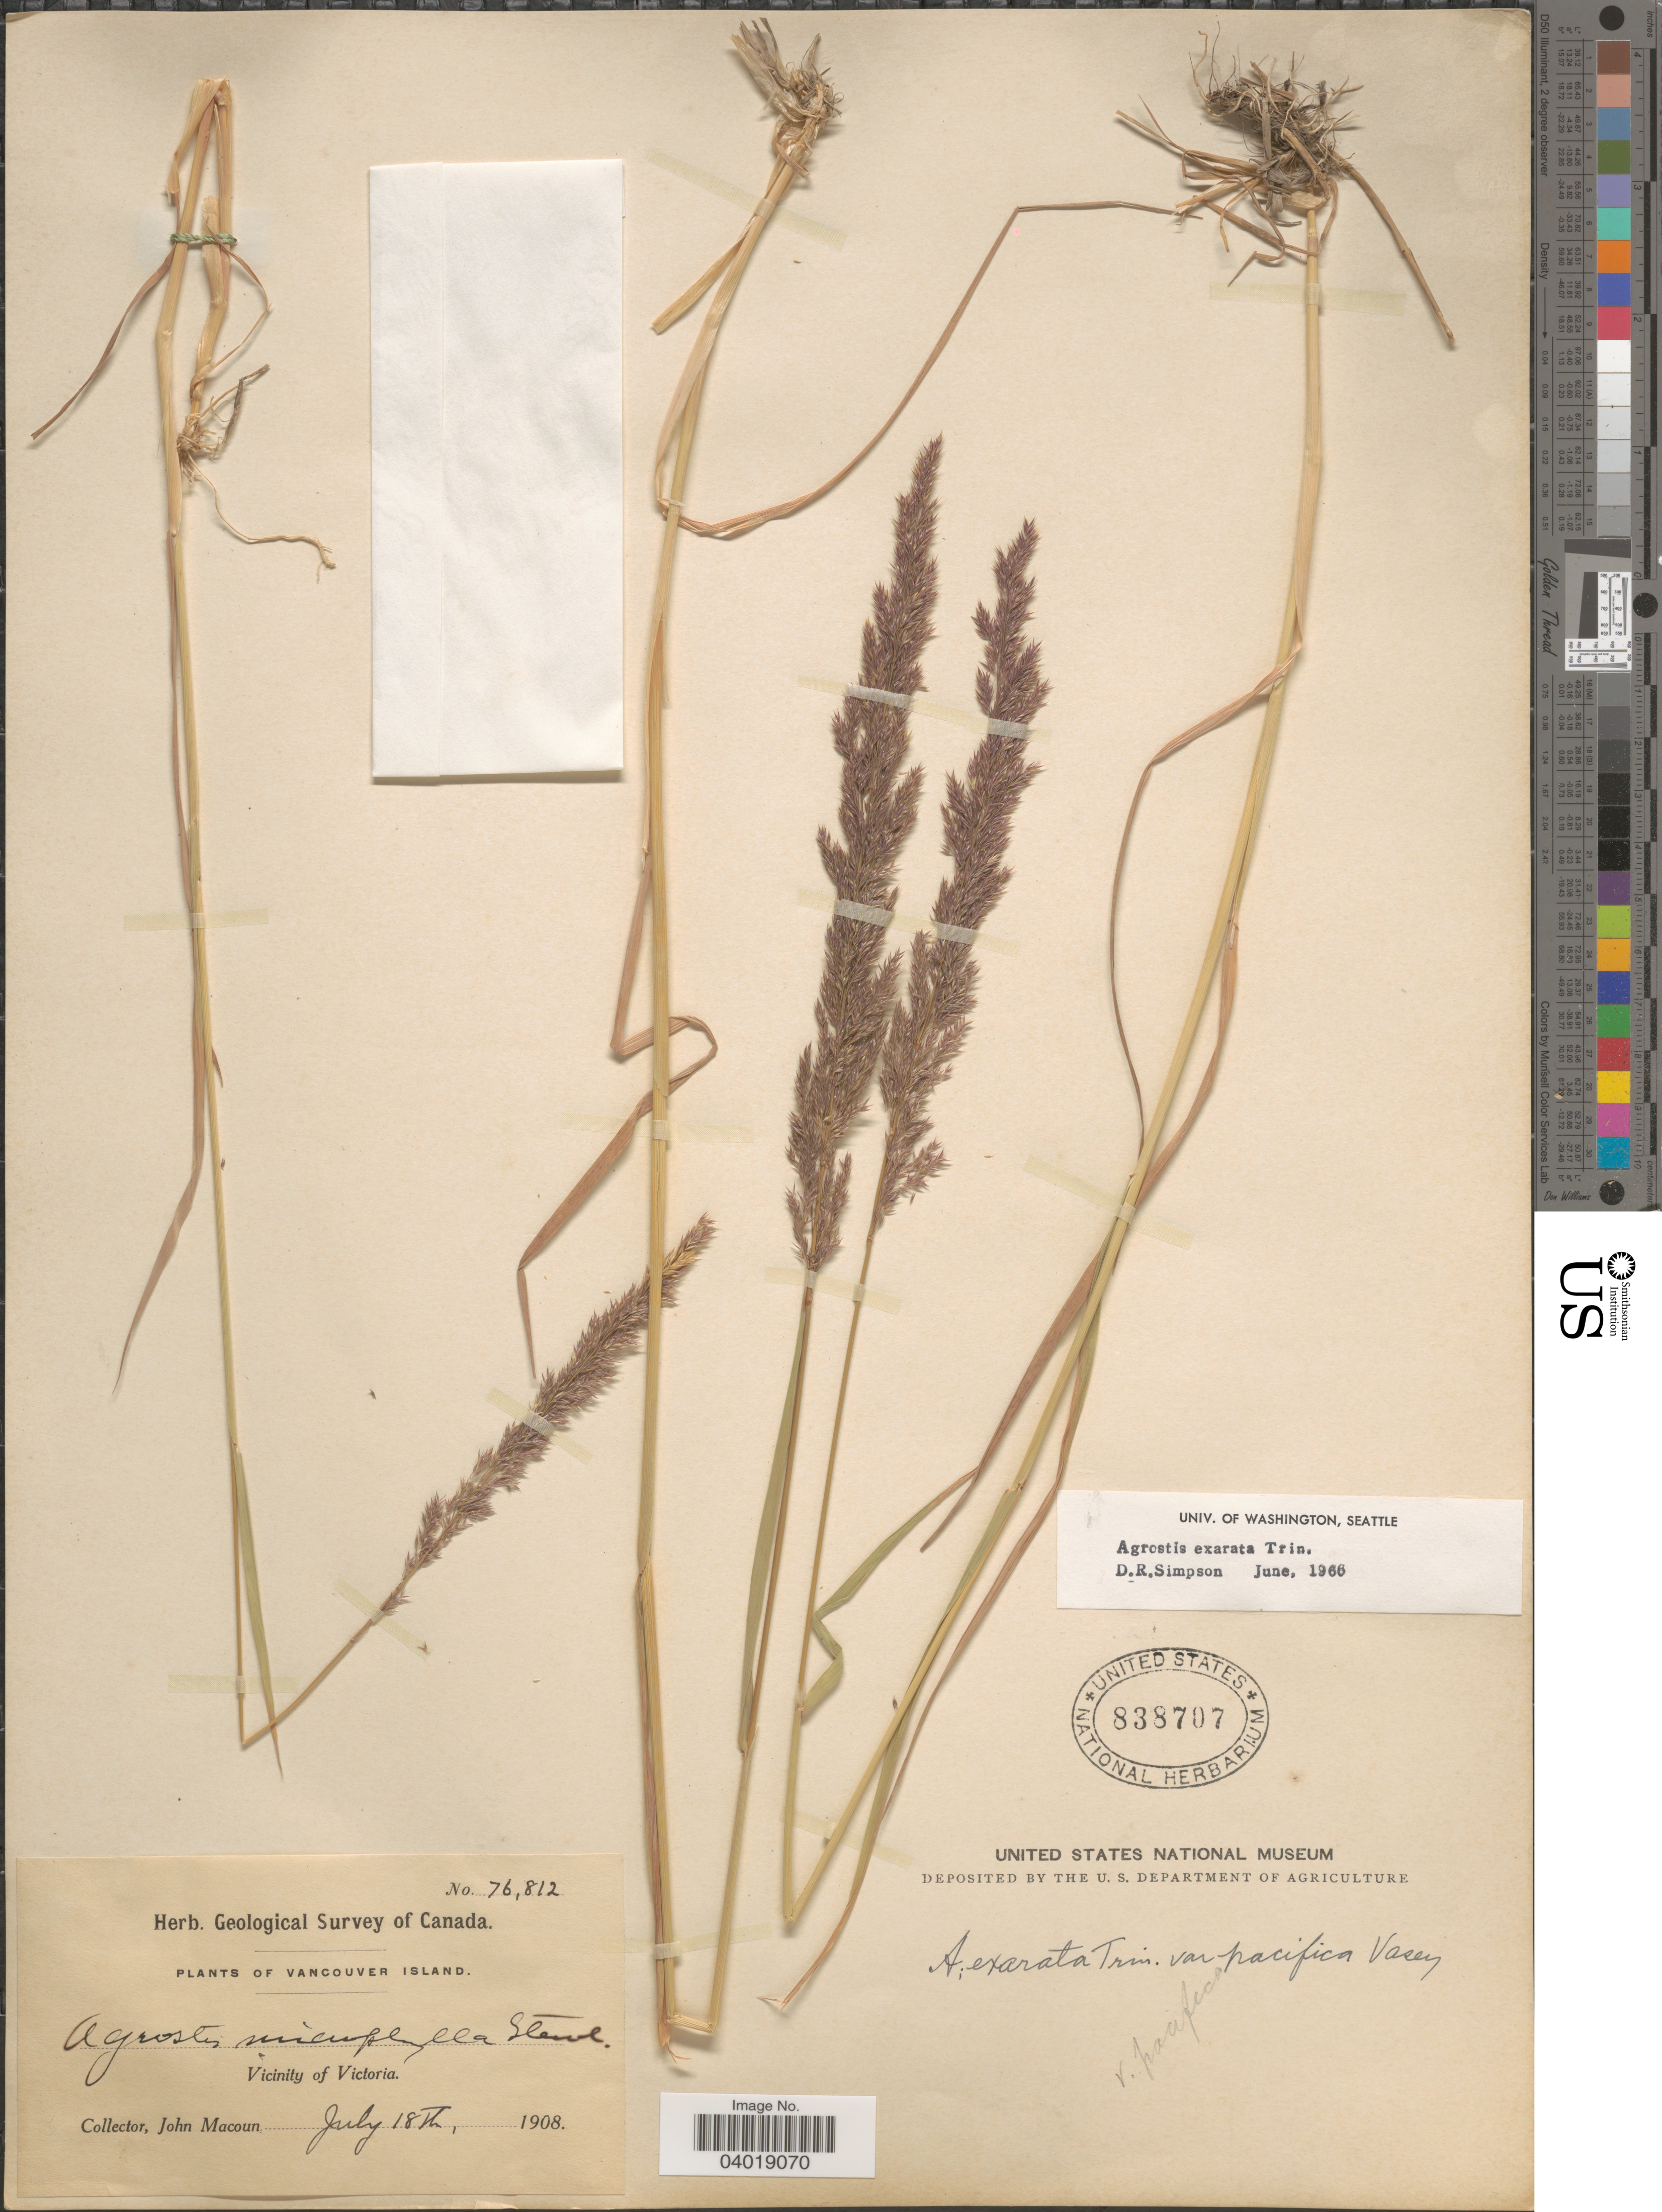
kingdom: Plantae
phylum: Tracheophyta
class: Liliopsida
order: Poales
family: Poaceae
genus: Agrostis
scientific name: Agrostis exarata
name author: Trin.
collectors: J. Macoun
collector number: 76812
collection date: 1908-07-18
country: Canada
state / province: British Columbia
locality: Vancouver Island. Vicinity of Victoria.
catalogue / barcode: US 838707